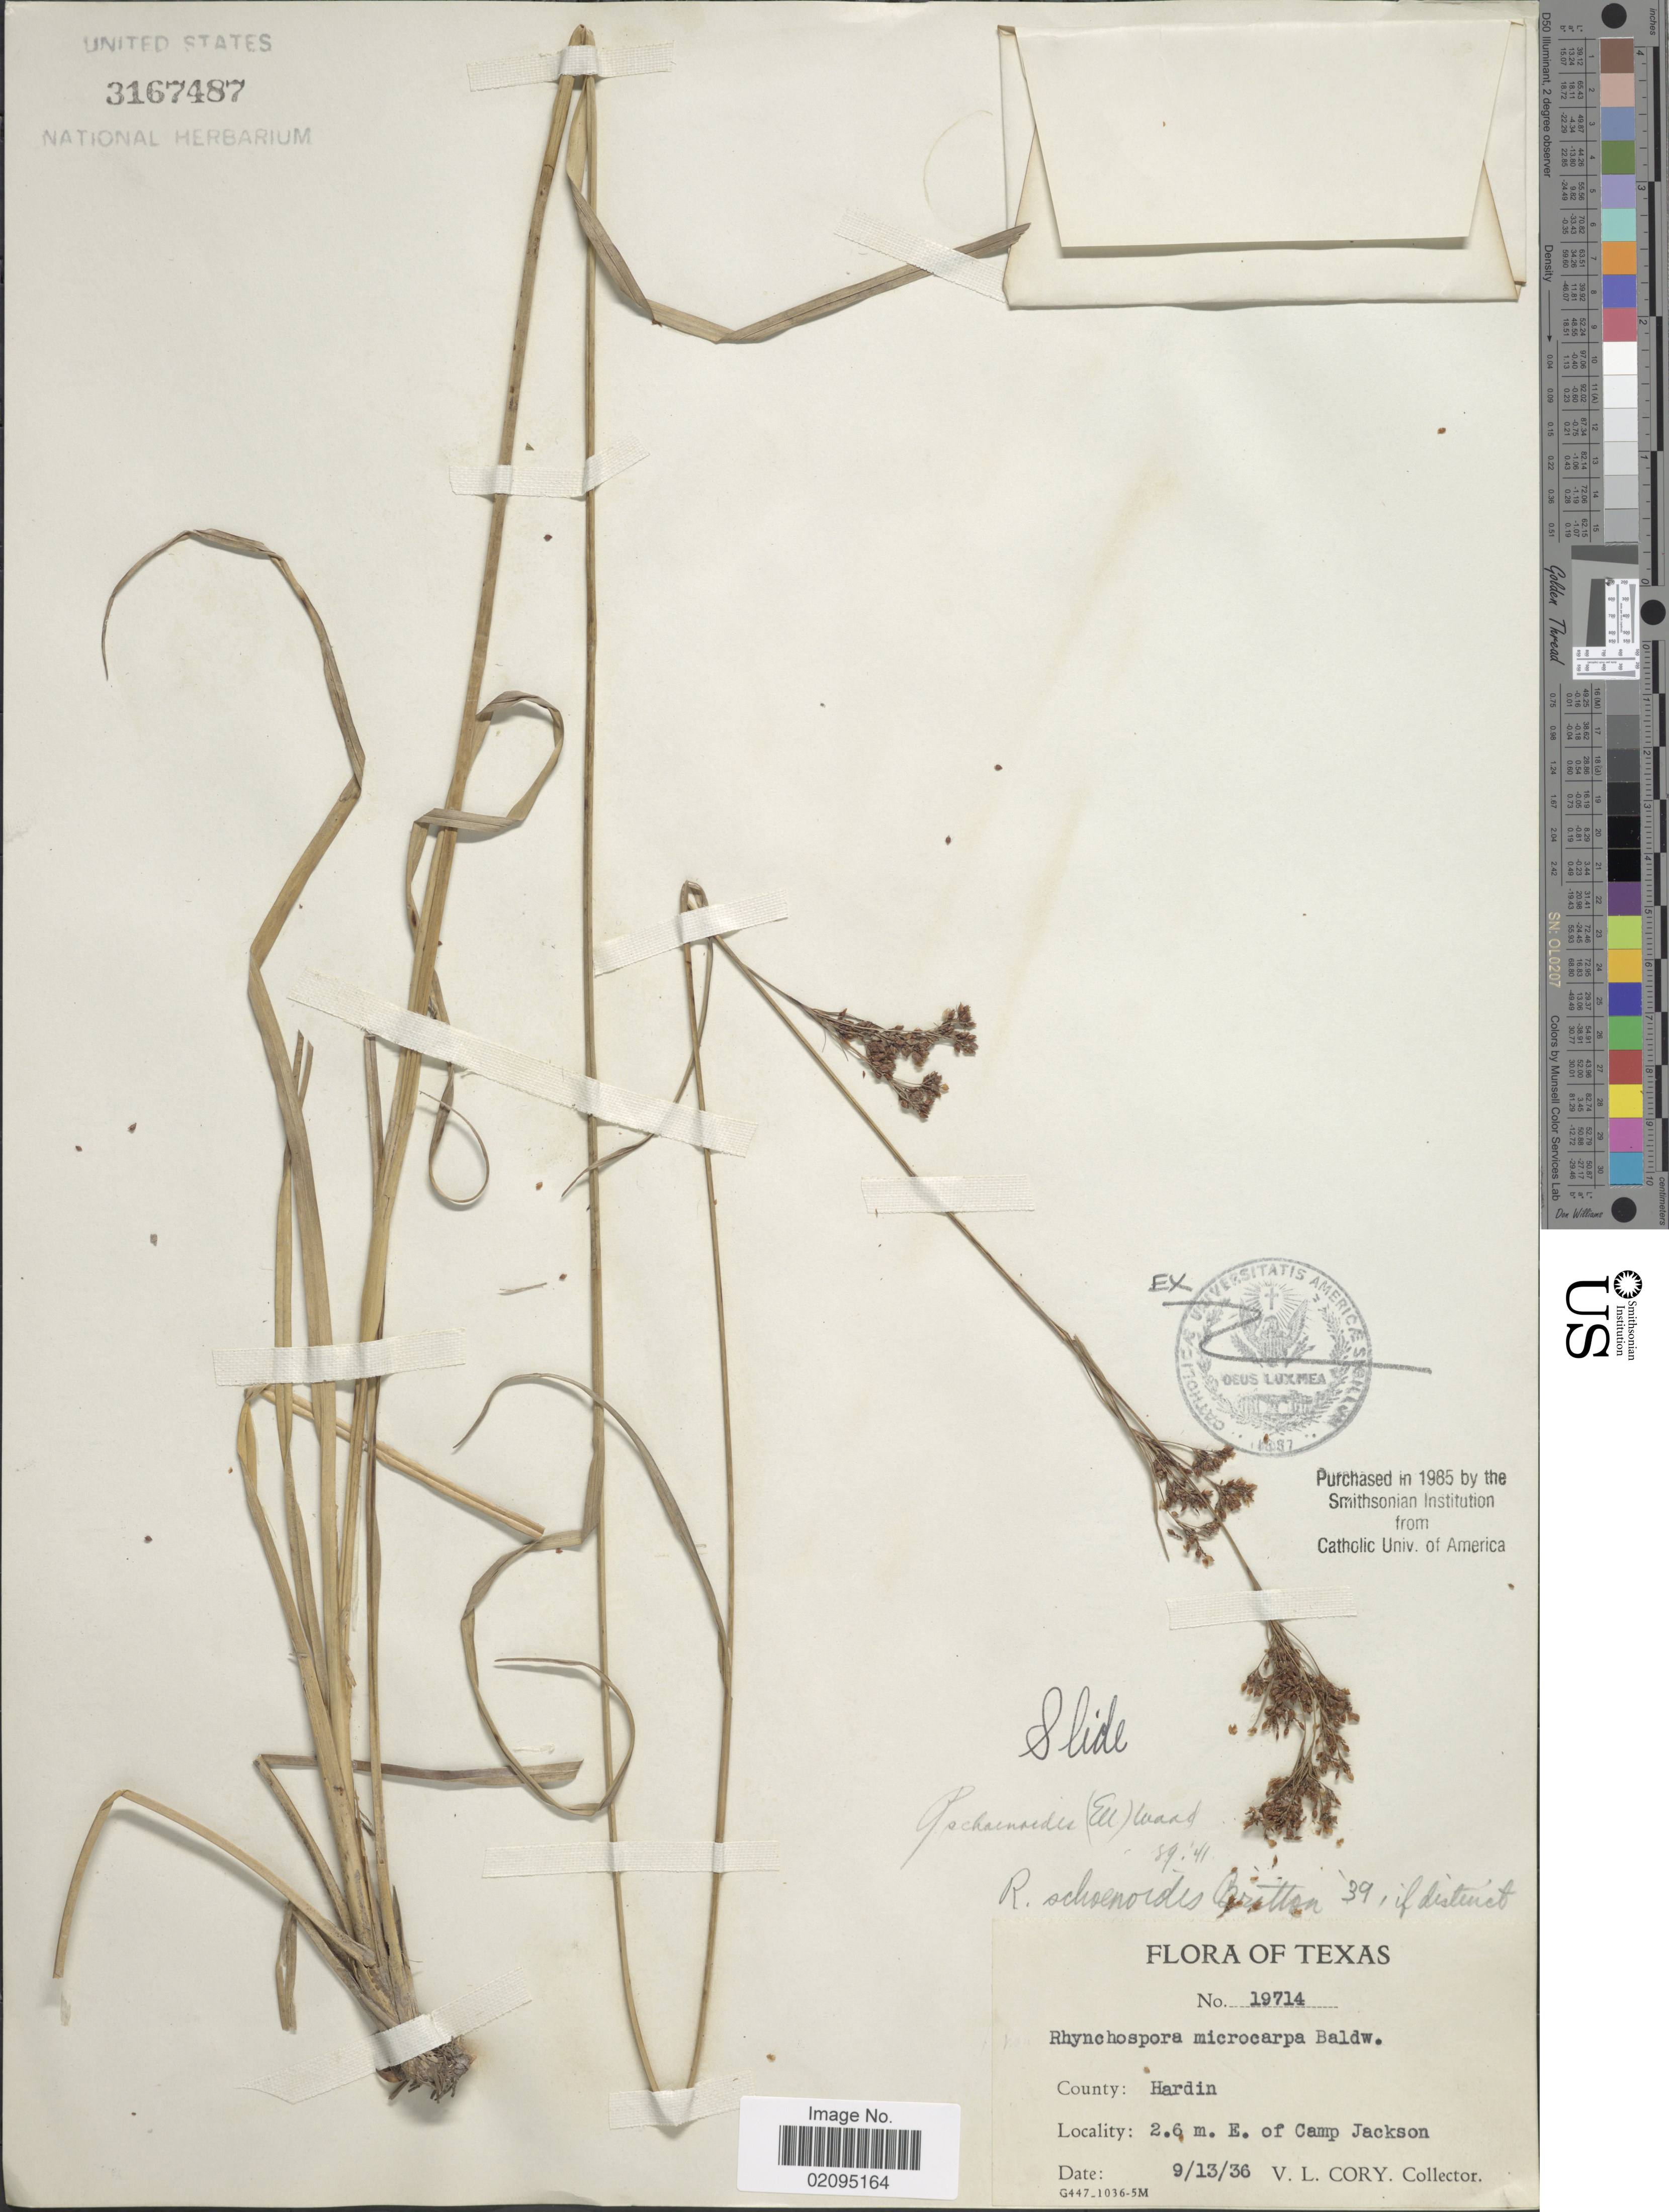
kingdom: Plantae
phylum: Tracheophyta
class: Liliopsida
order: Poales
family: Cyperaceae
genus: Rhynchospora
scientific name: Rhynchospora elliottii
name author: A. Dietr.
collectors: V. Cory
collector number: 19714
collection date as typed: Transcribed d/m/y: 13/9/36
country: United States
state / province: Texas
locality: County: Hardin, 2.6 m. E. of Camp Jackson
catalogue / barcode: US 3167487